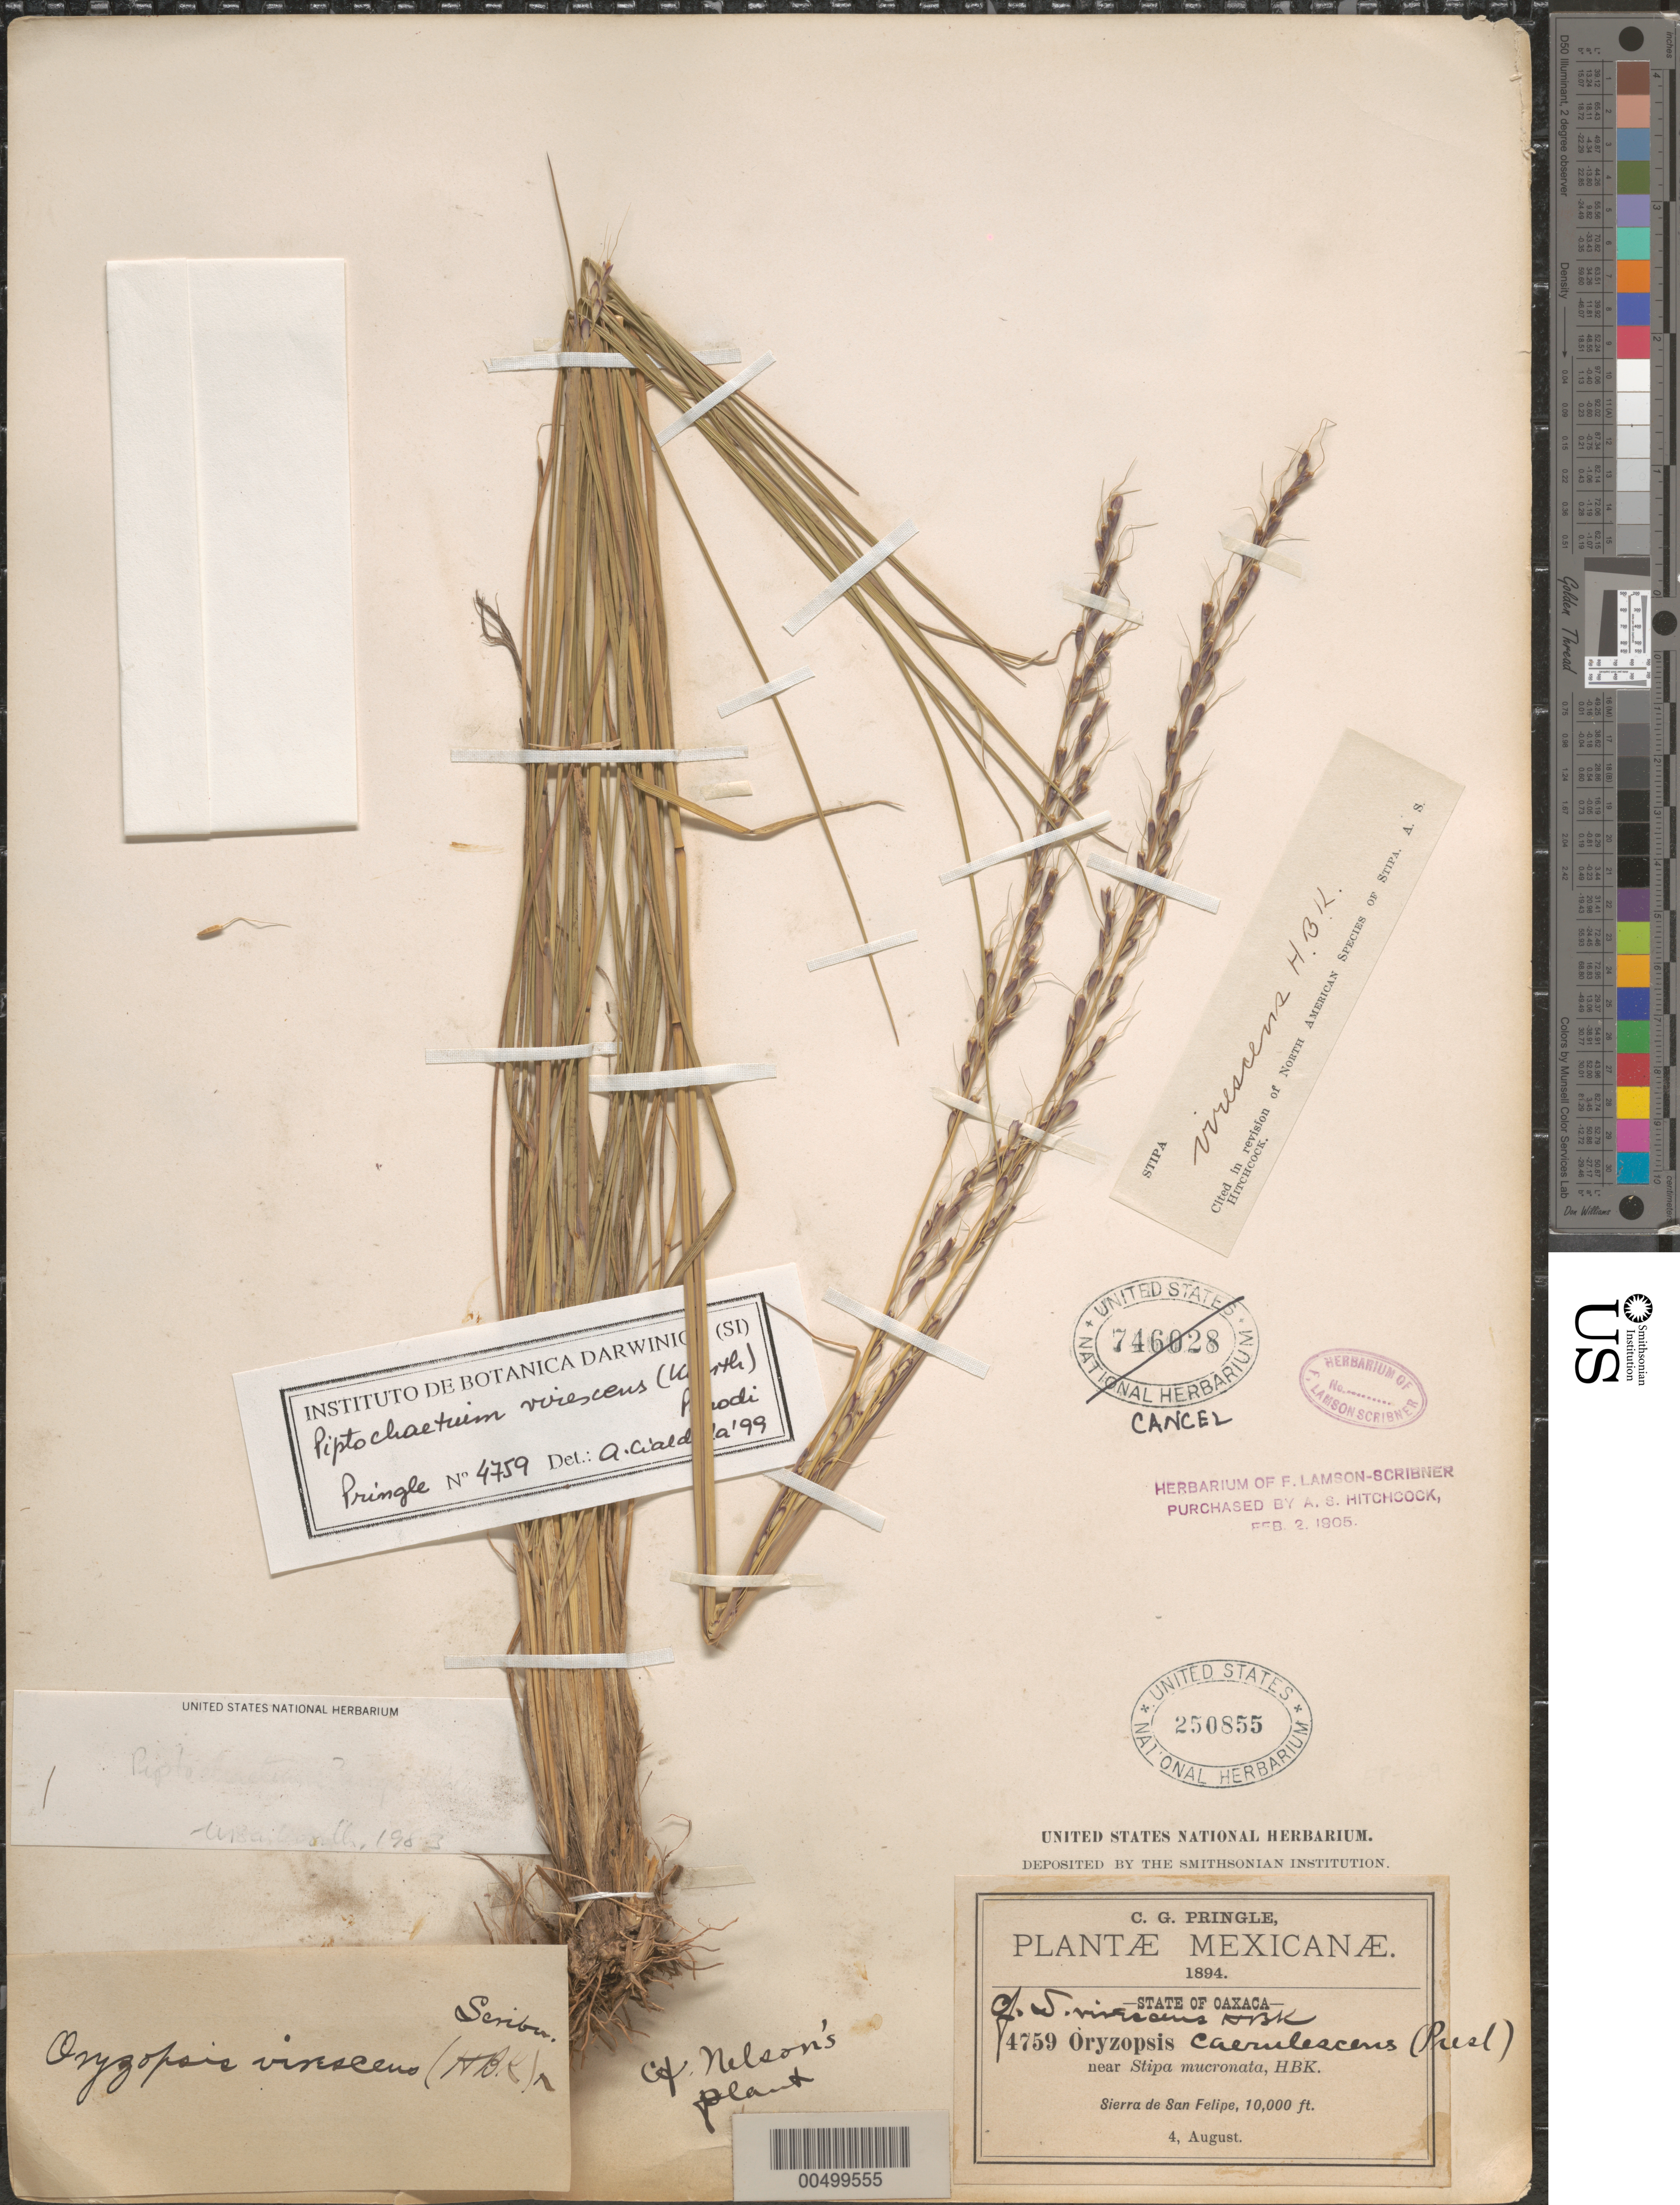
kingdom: Plantae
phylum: Tracheophyta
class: Liliopsida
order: Poales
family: Poaceae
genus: Piptochaetium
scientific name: Piptochaetium virescens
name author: (Kunth) Parodi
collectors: C. G. Pringle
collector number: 4759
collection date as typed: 4 Aug 1894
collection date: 1894-08-04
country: Mexico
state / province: Oaxaca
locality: Sierra de San Felipe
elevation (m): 3048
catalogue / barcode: US 250855